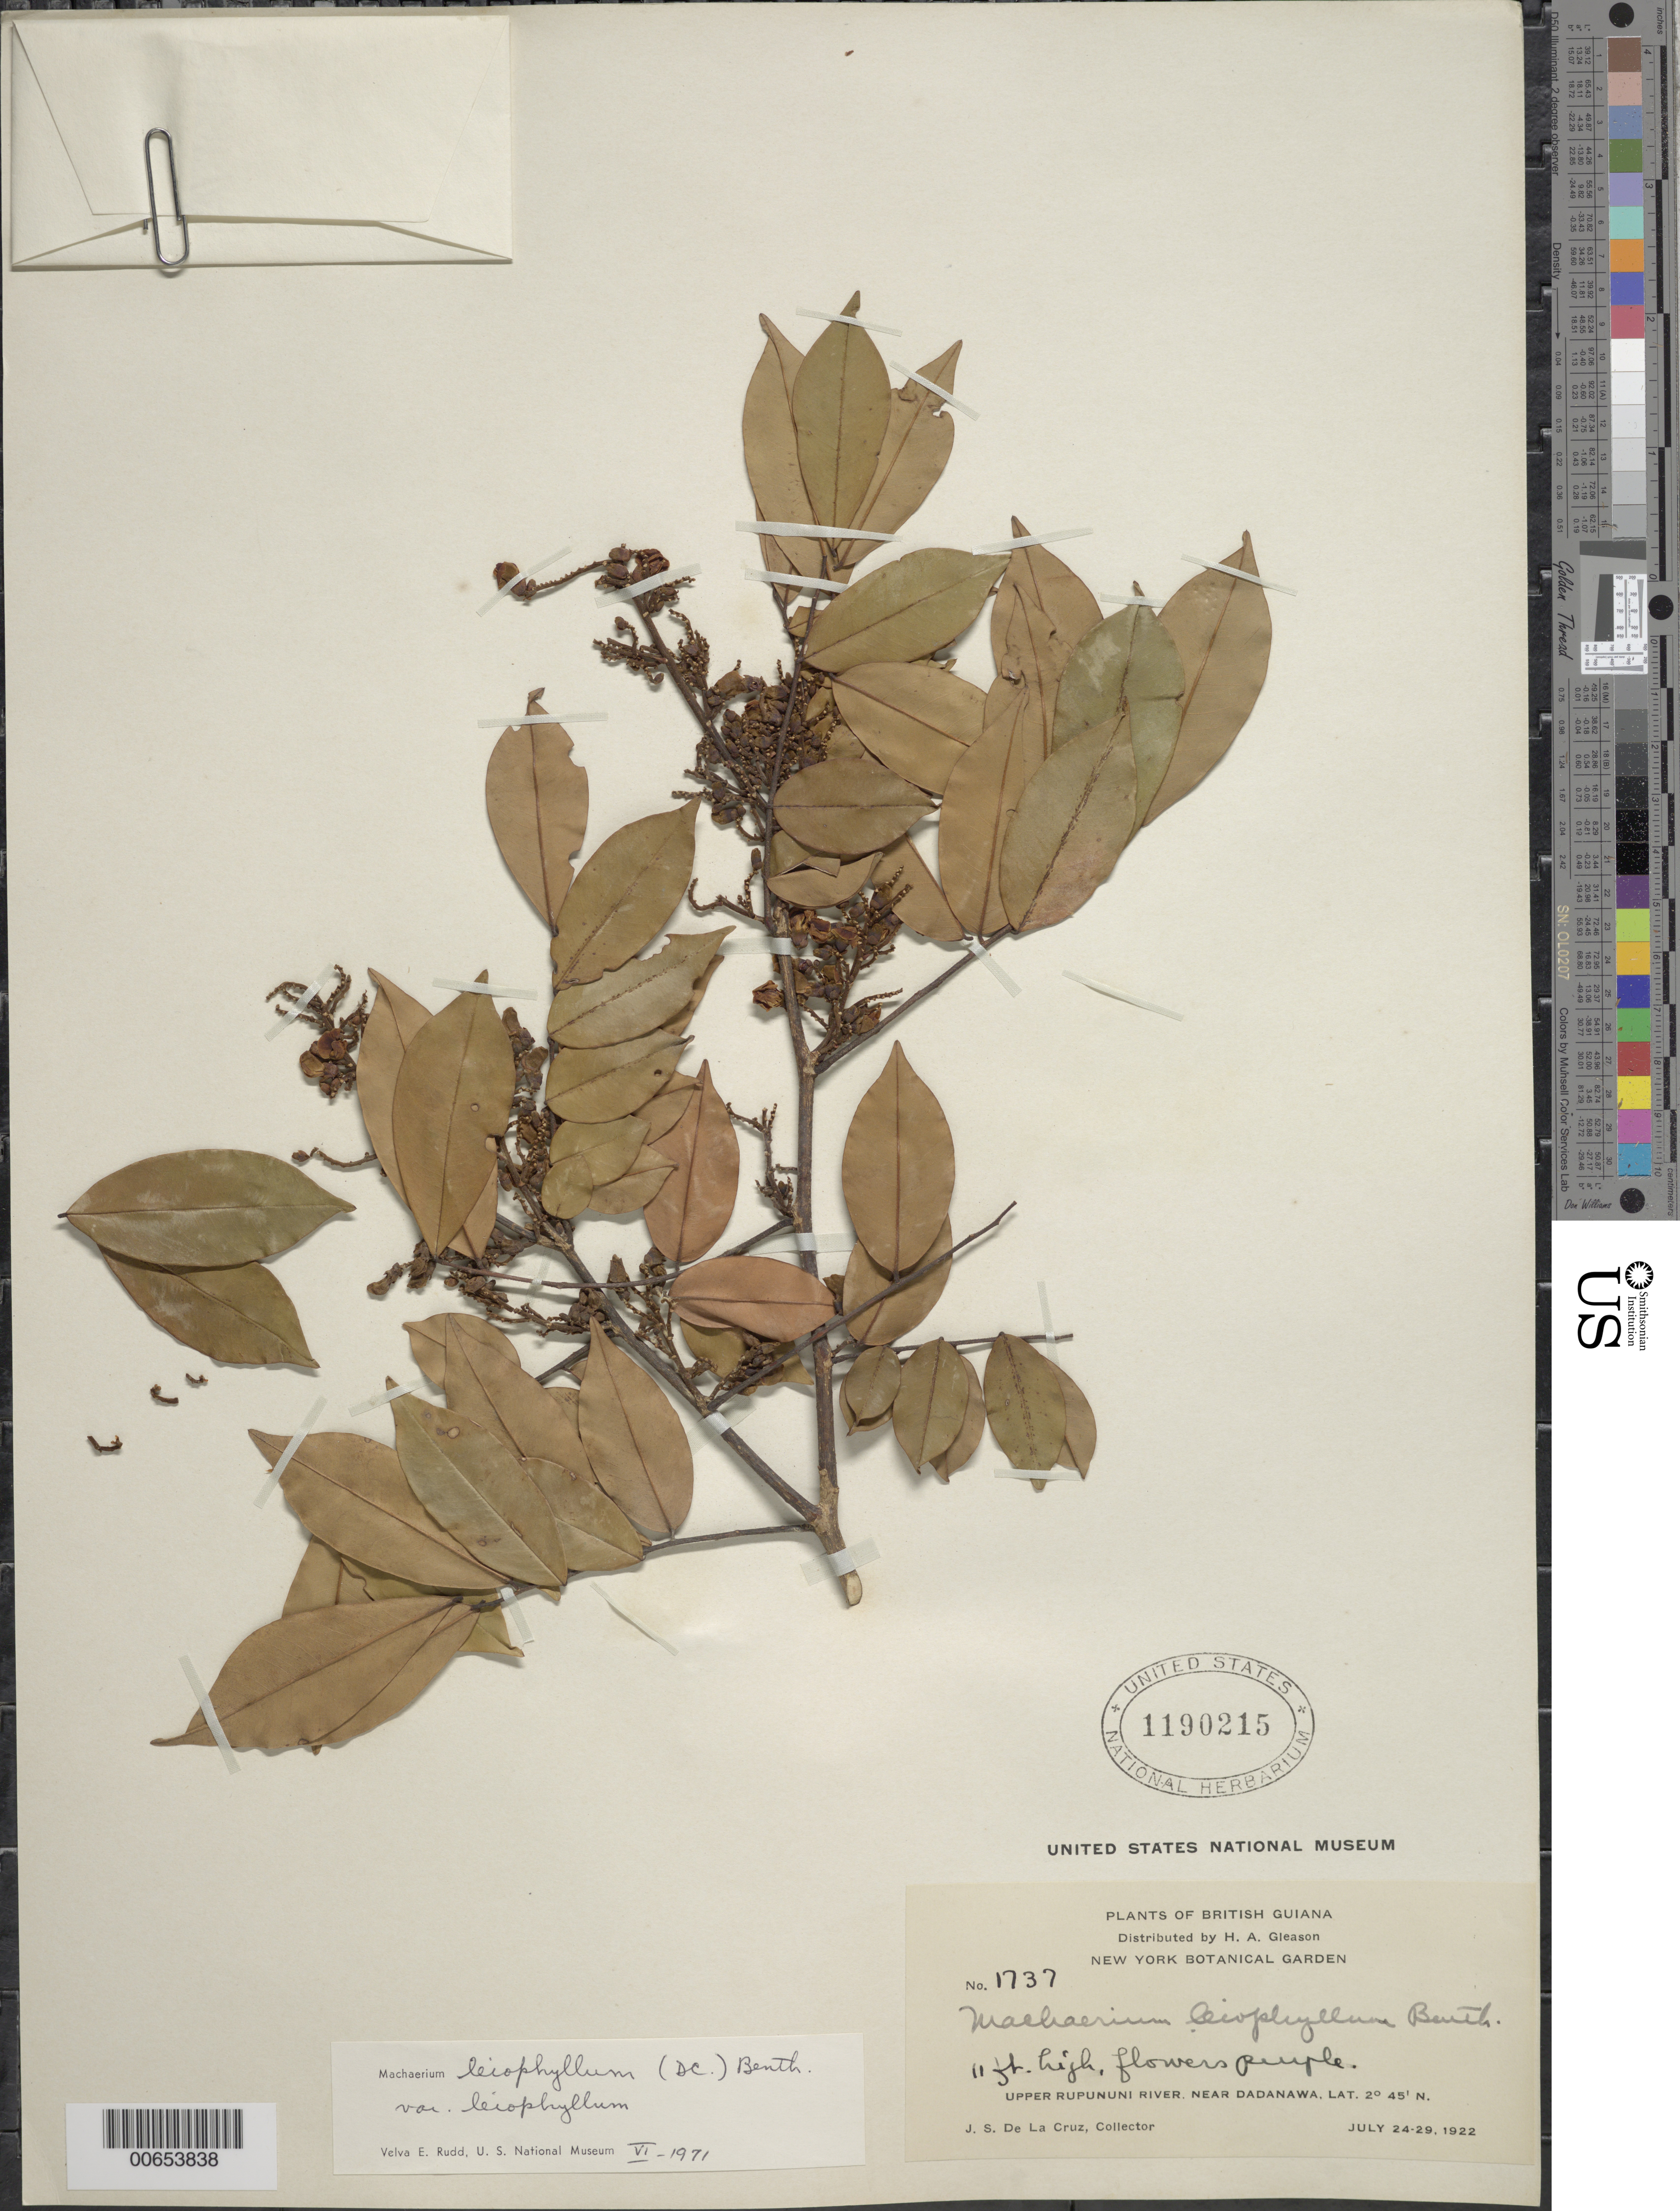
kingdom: Plantae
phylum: Tracheophyta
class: Magnoliopsida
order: Fabales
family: Fabaceae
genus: Machaerium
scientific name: Machaerium leiophyllum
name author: (DC.) Benth.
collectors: J. S. de la Cruz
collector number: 1737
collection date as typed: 24-Jul-22 to 29-Jul-22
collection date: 1922-07-24/1922-07-29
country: Guyana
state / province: U. Takutu-U. Essequibo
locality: Dadanawa, near, upper Rupununi R.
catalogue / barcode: US 1190215